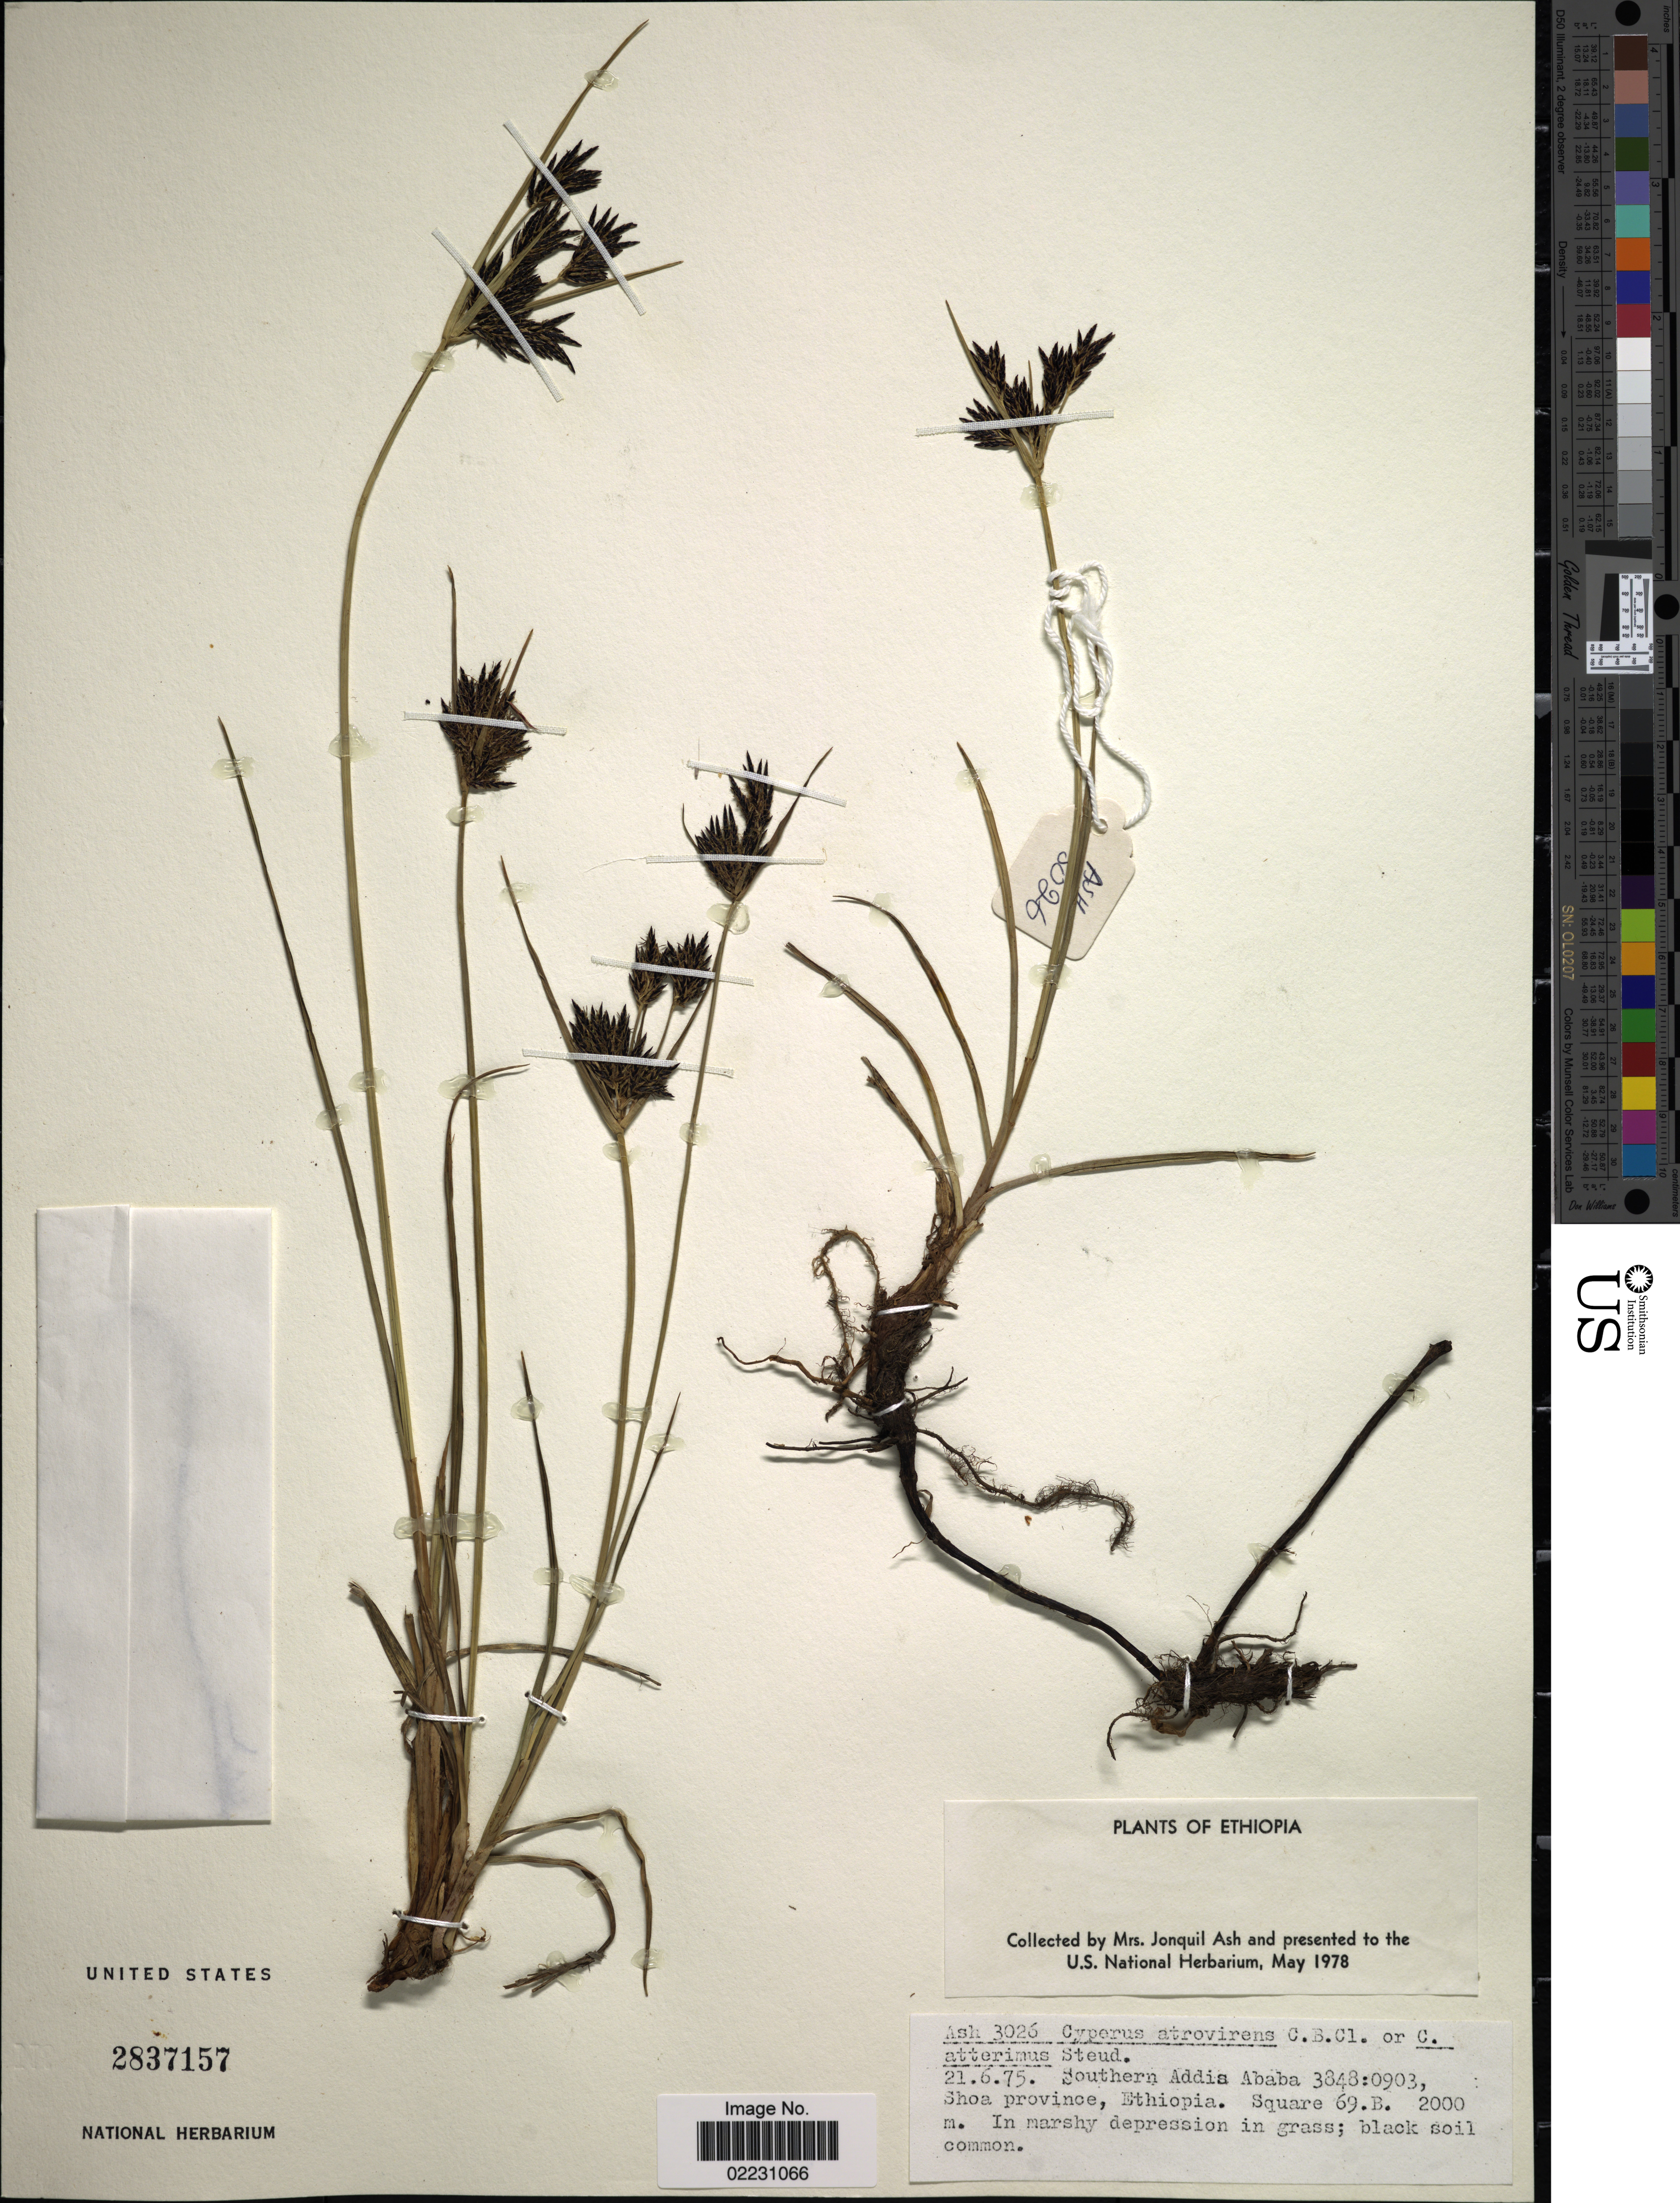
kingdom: Plantae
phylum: Tracheophyta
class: Liliopsida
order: Poales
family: Cyperaceae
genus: Cyperus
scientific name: Cyperus aterrimus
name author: Hochst. ex Steud.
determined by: Strong, Mark T., (BOT), Smithsonian Institution - National Museum of Natural History (UNITED STATES)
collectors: -. Ash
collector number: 3026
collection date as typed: Transcribed d/m/y: 21/6/75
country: Ethiopia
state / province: Addis Ababa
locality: Southern Addis Ababa 3848:0903 Shoa Province, Ethiopia.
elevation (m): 2000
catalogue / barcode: US 2837157